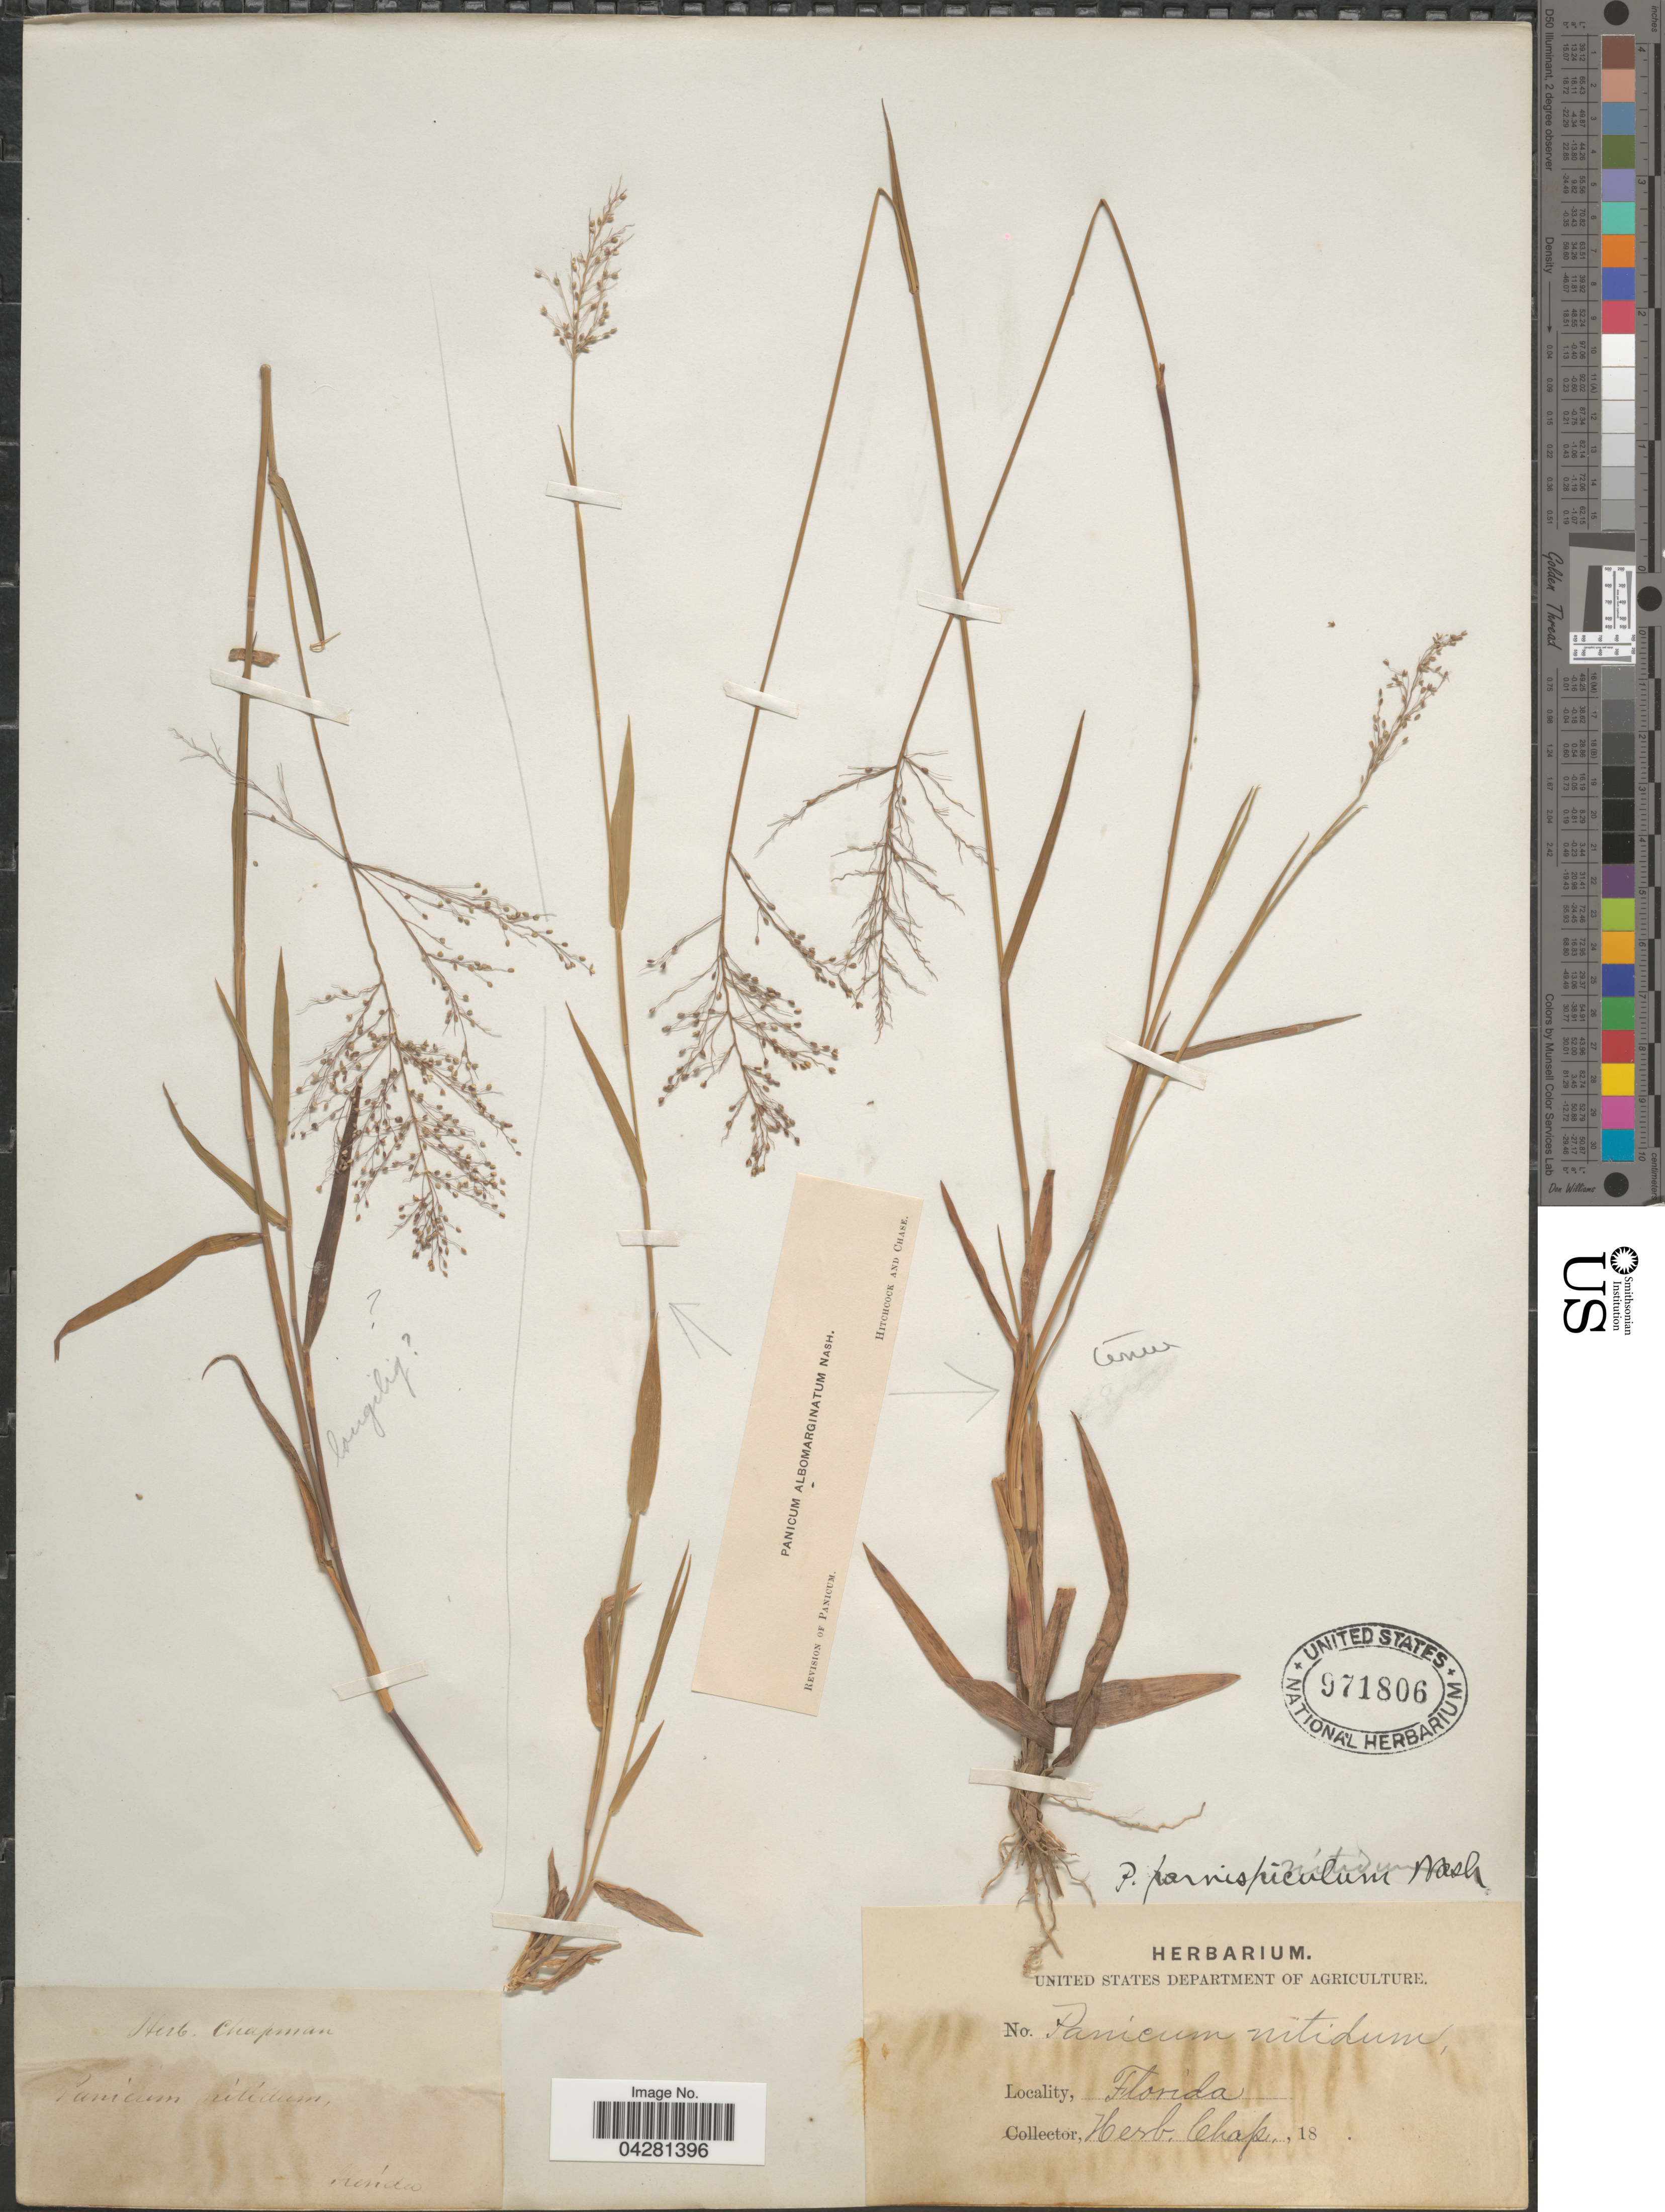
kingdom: Plantae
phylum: Tracheophyta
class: Liliopsida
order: Poales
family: Poaceae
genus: Dichanthelium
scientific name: Dichanthelium dichotomum var. unciphyllum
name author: (Trin.) Davidse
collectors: ex herb. Chapman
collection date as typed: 18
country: United States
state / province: Florida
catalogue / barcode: US 971806